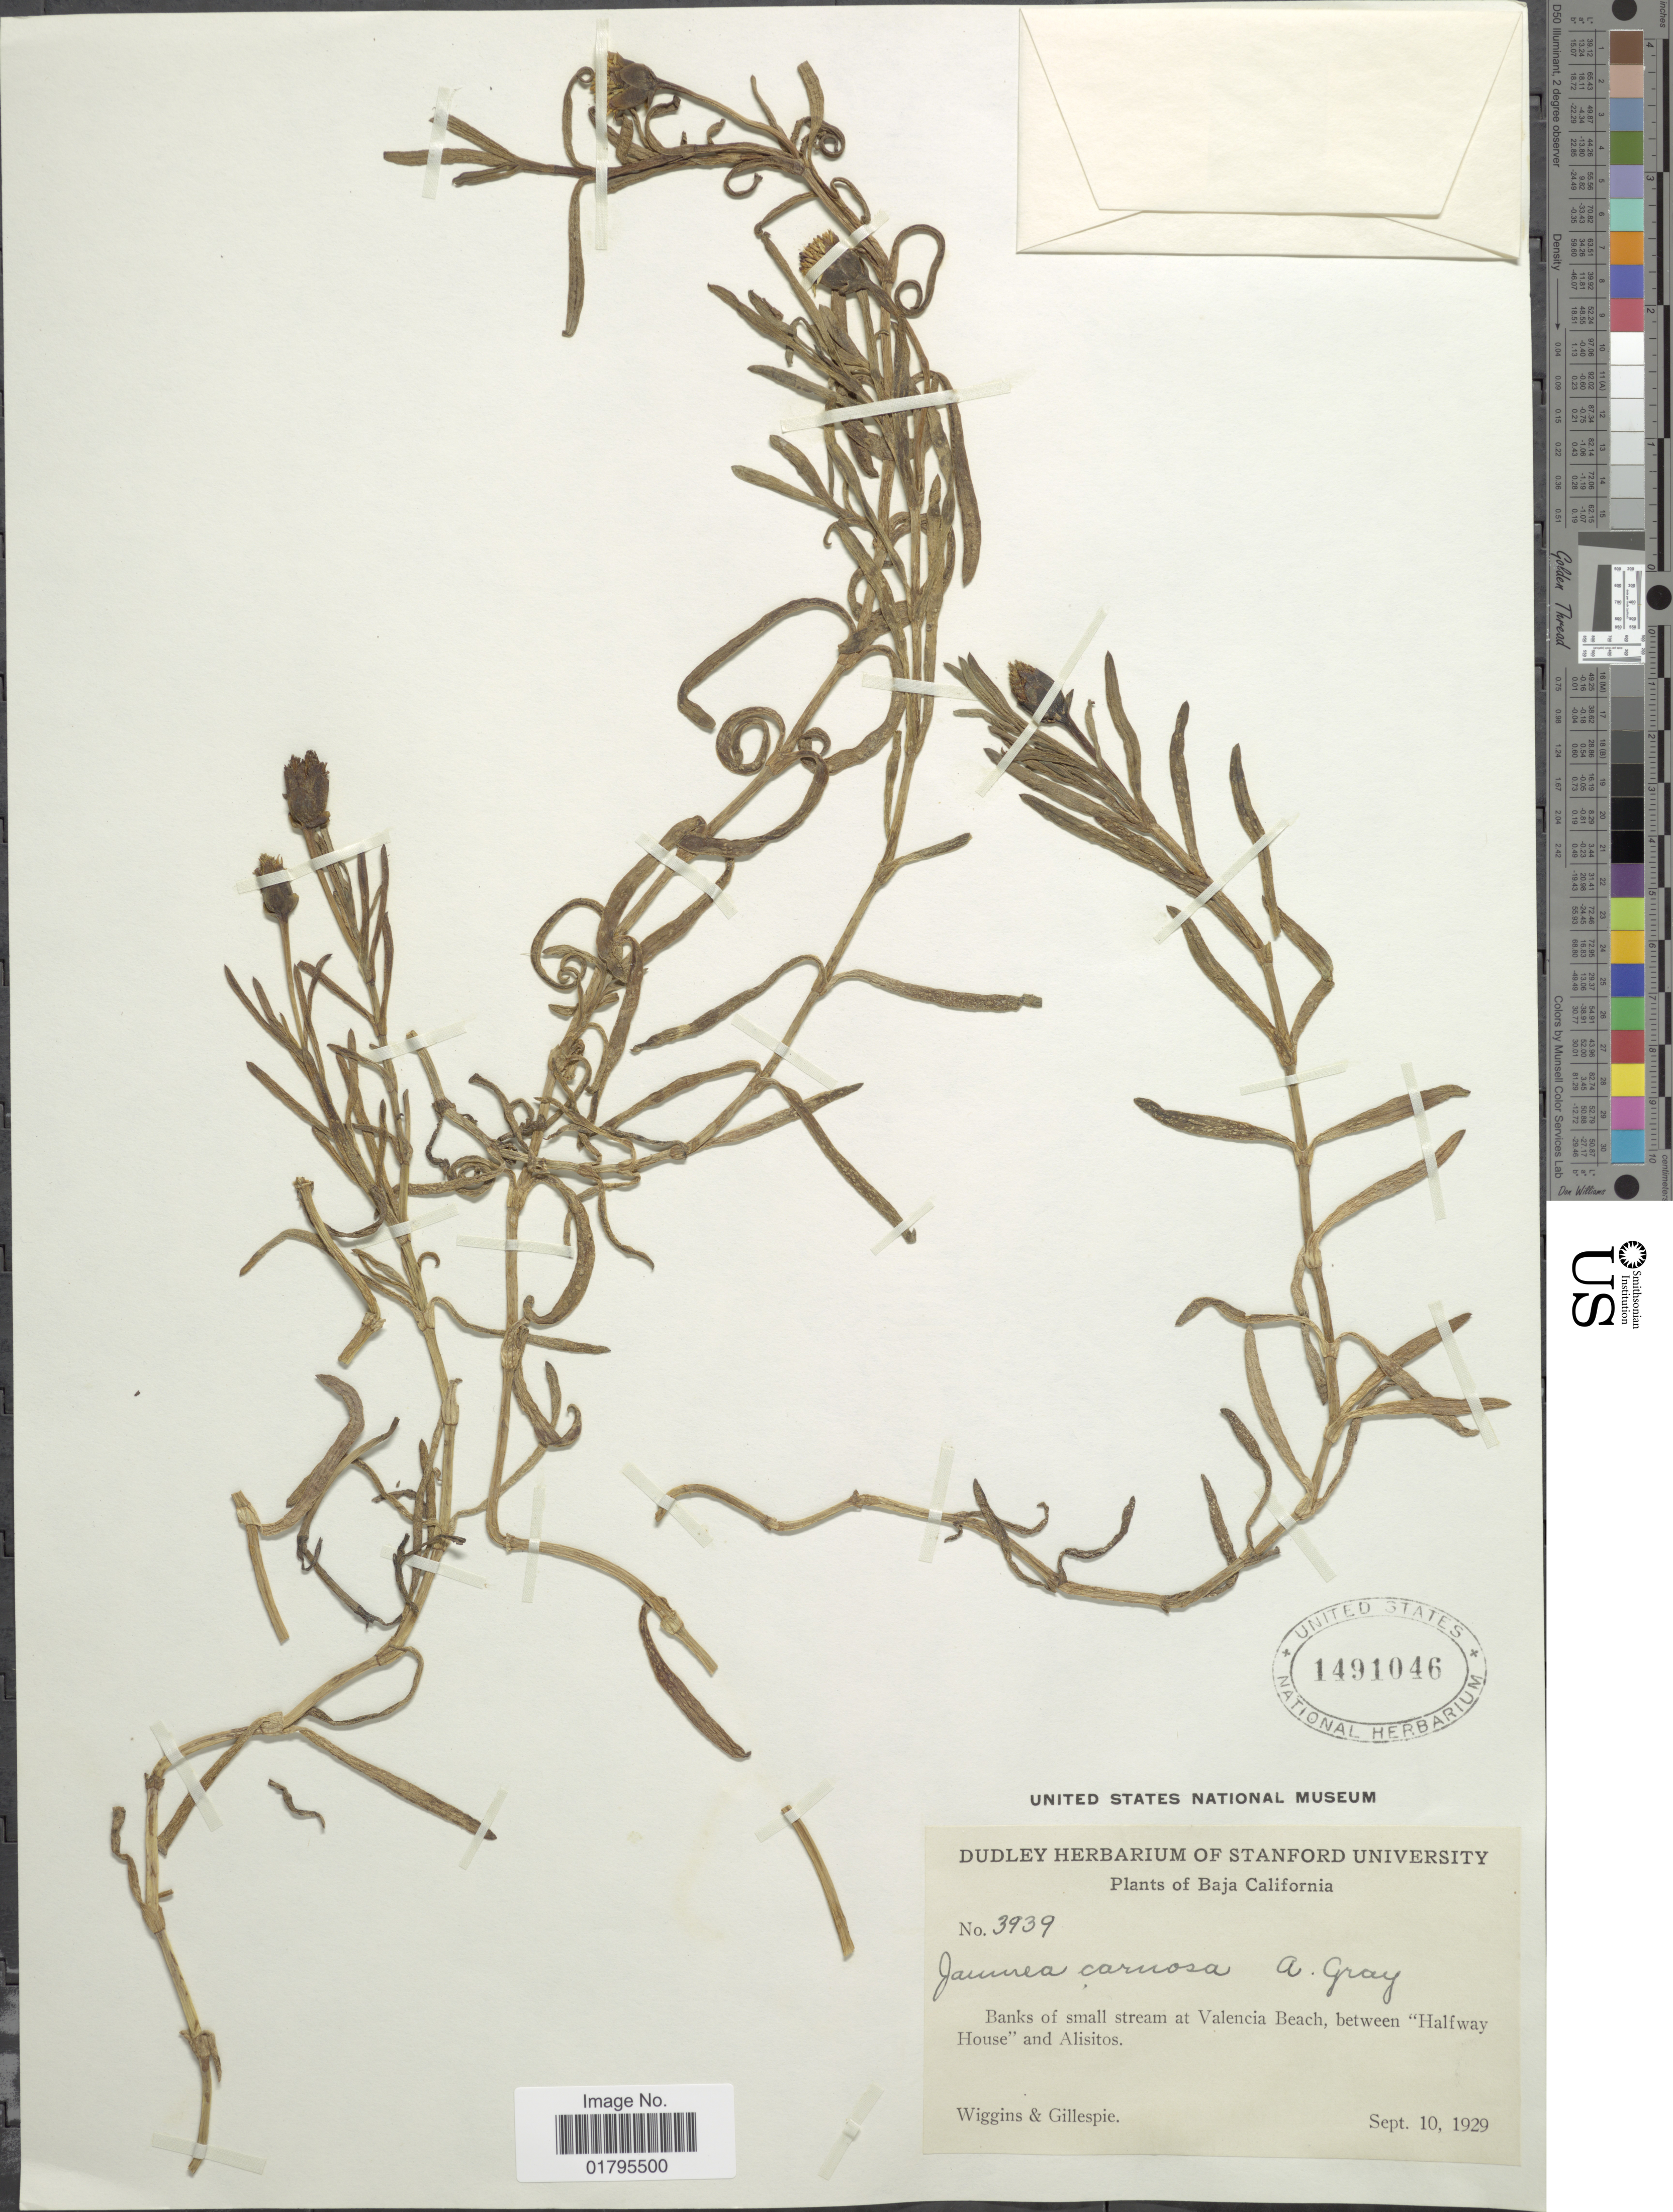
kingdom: Plantae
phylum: Tracheophyta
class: Magnoliopsida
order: Asterales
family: Asteraceae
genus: Jaumea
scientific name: Jaumea carnosa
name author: (Less.) A. Gray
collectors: -- Wiggins & -- Gillespie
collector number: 3939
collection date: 1929-09-10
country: Mexico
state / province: Baja California Norte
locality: Baja California, Banks of small stream at Valencia Beach, between "Halfway House" and Alisitos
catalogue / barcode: US 1491046